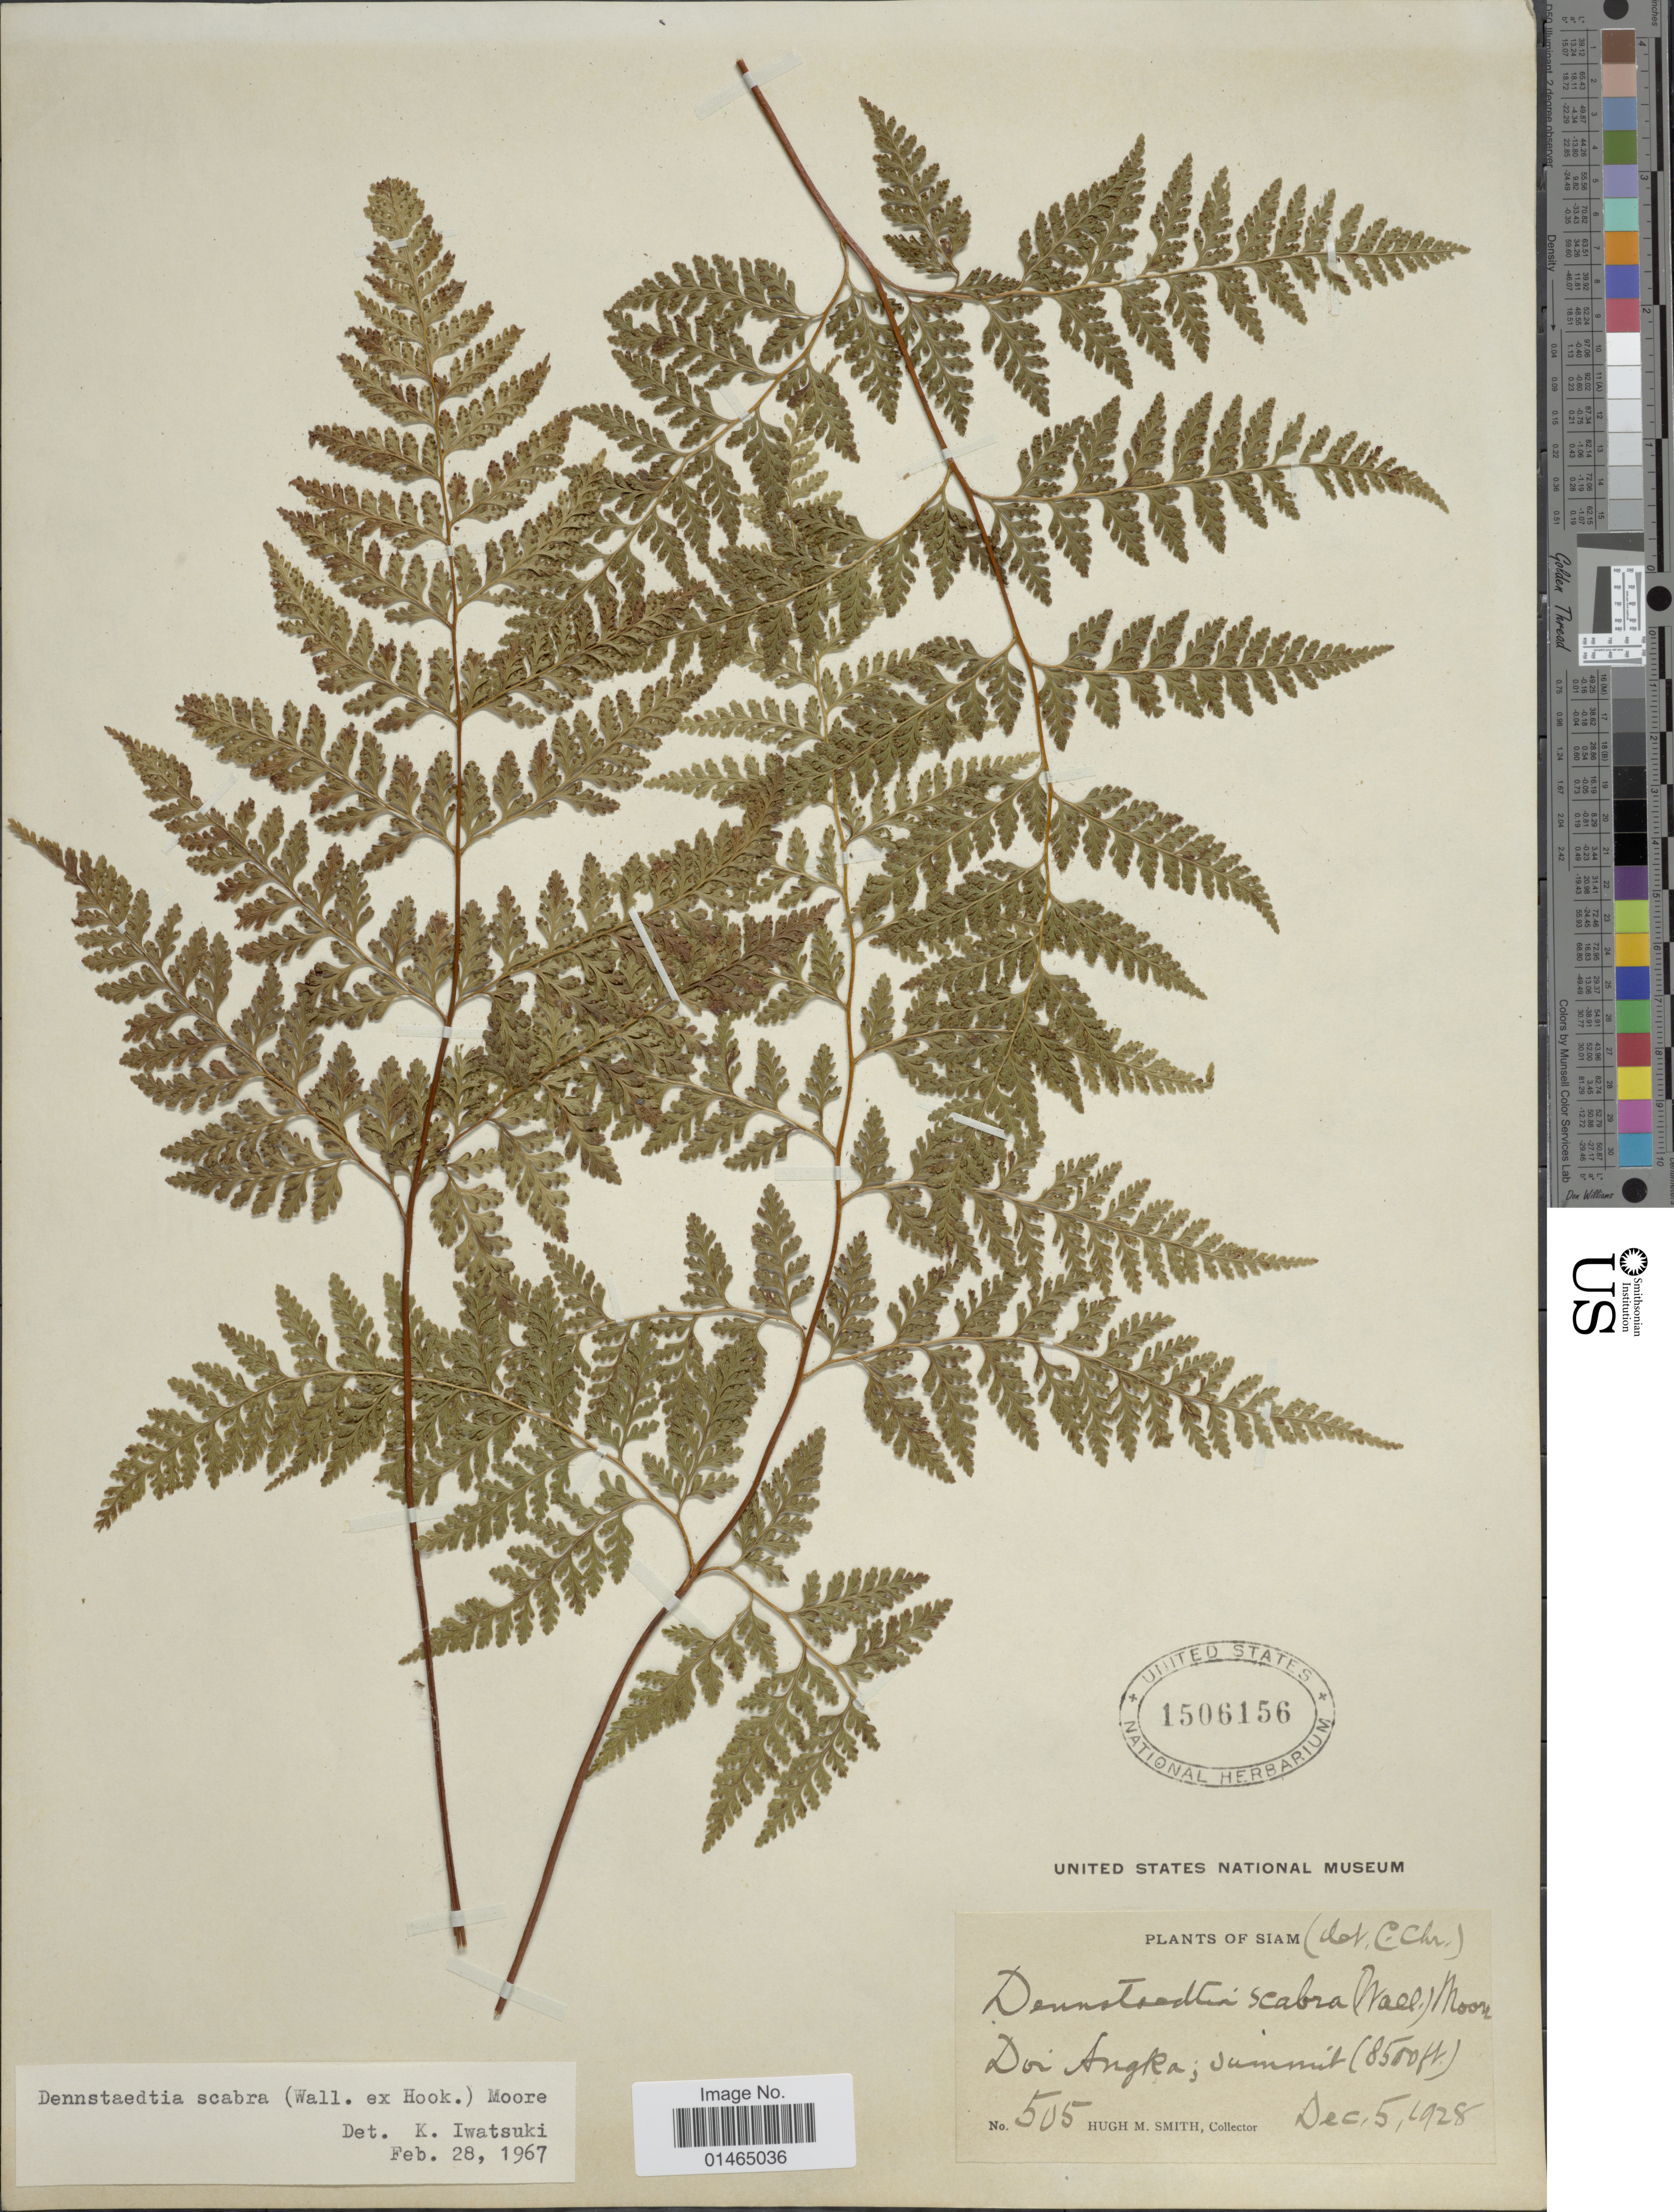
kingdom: Plantae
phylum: Tracheophyta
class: Polypodiopsida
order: Polypodiales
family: Dennstaedtiaceae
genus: Dennstaedtia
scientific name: Dennstaedtia scabra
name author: (Wall. ex Hook.) T. Moore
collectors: H. M. Smith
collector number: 505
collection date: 1928-12-05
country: Thailand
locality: Siam. Doi Angka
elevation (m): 2591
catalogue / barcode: US 1506156